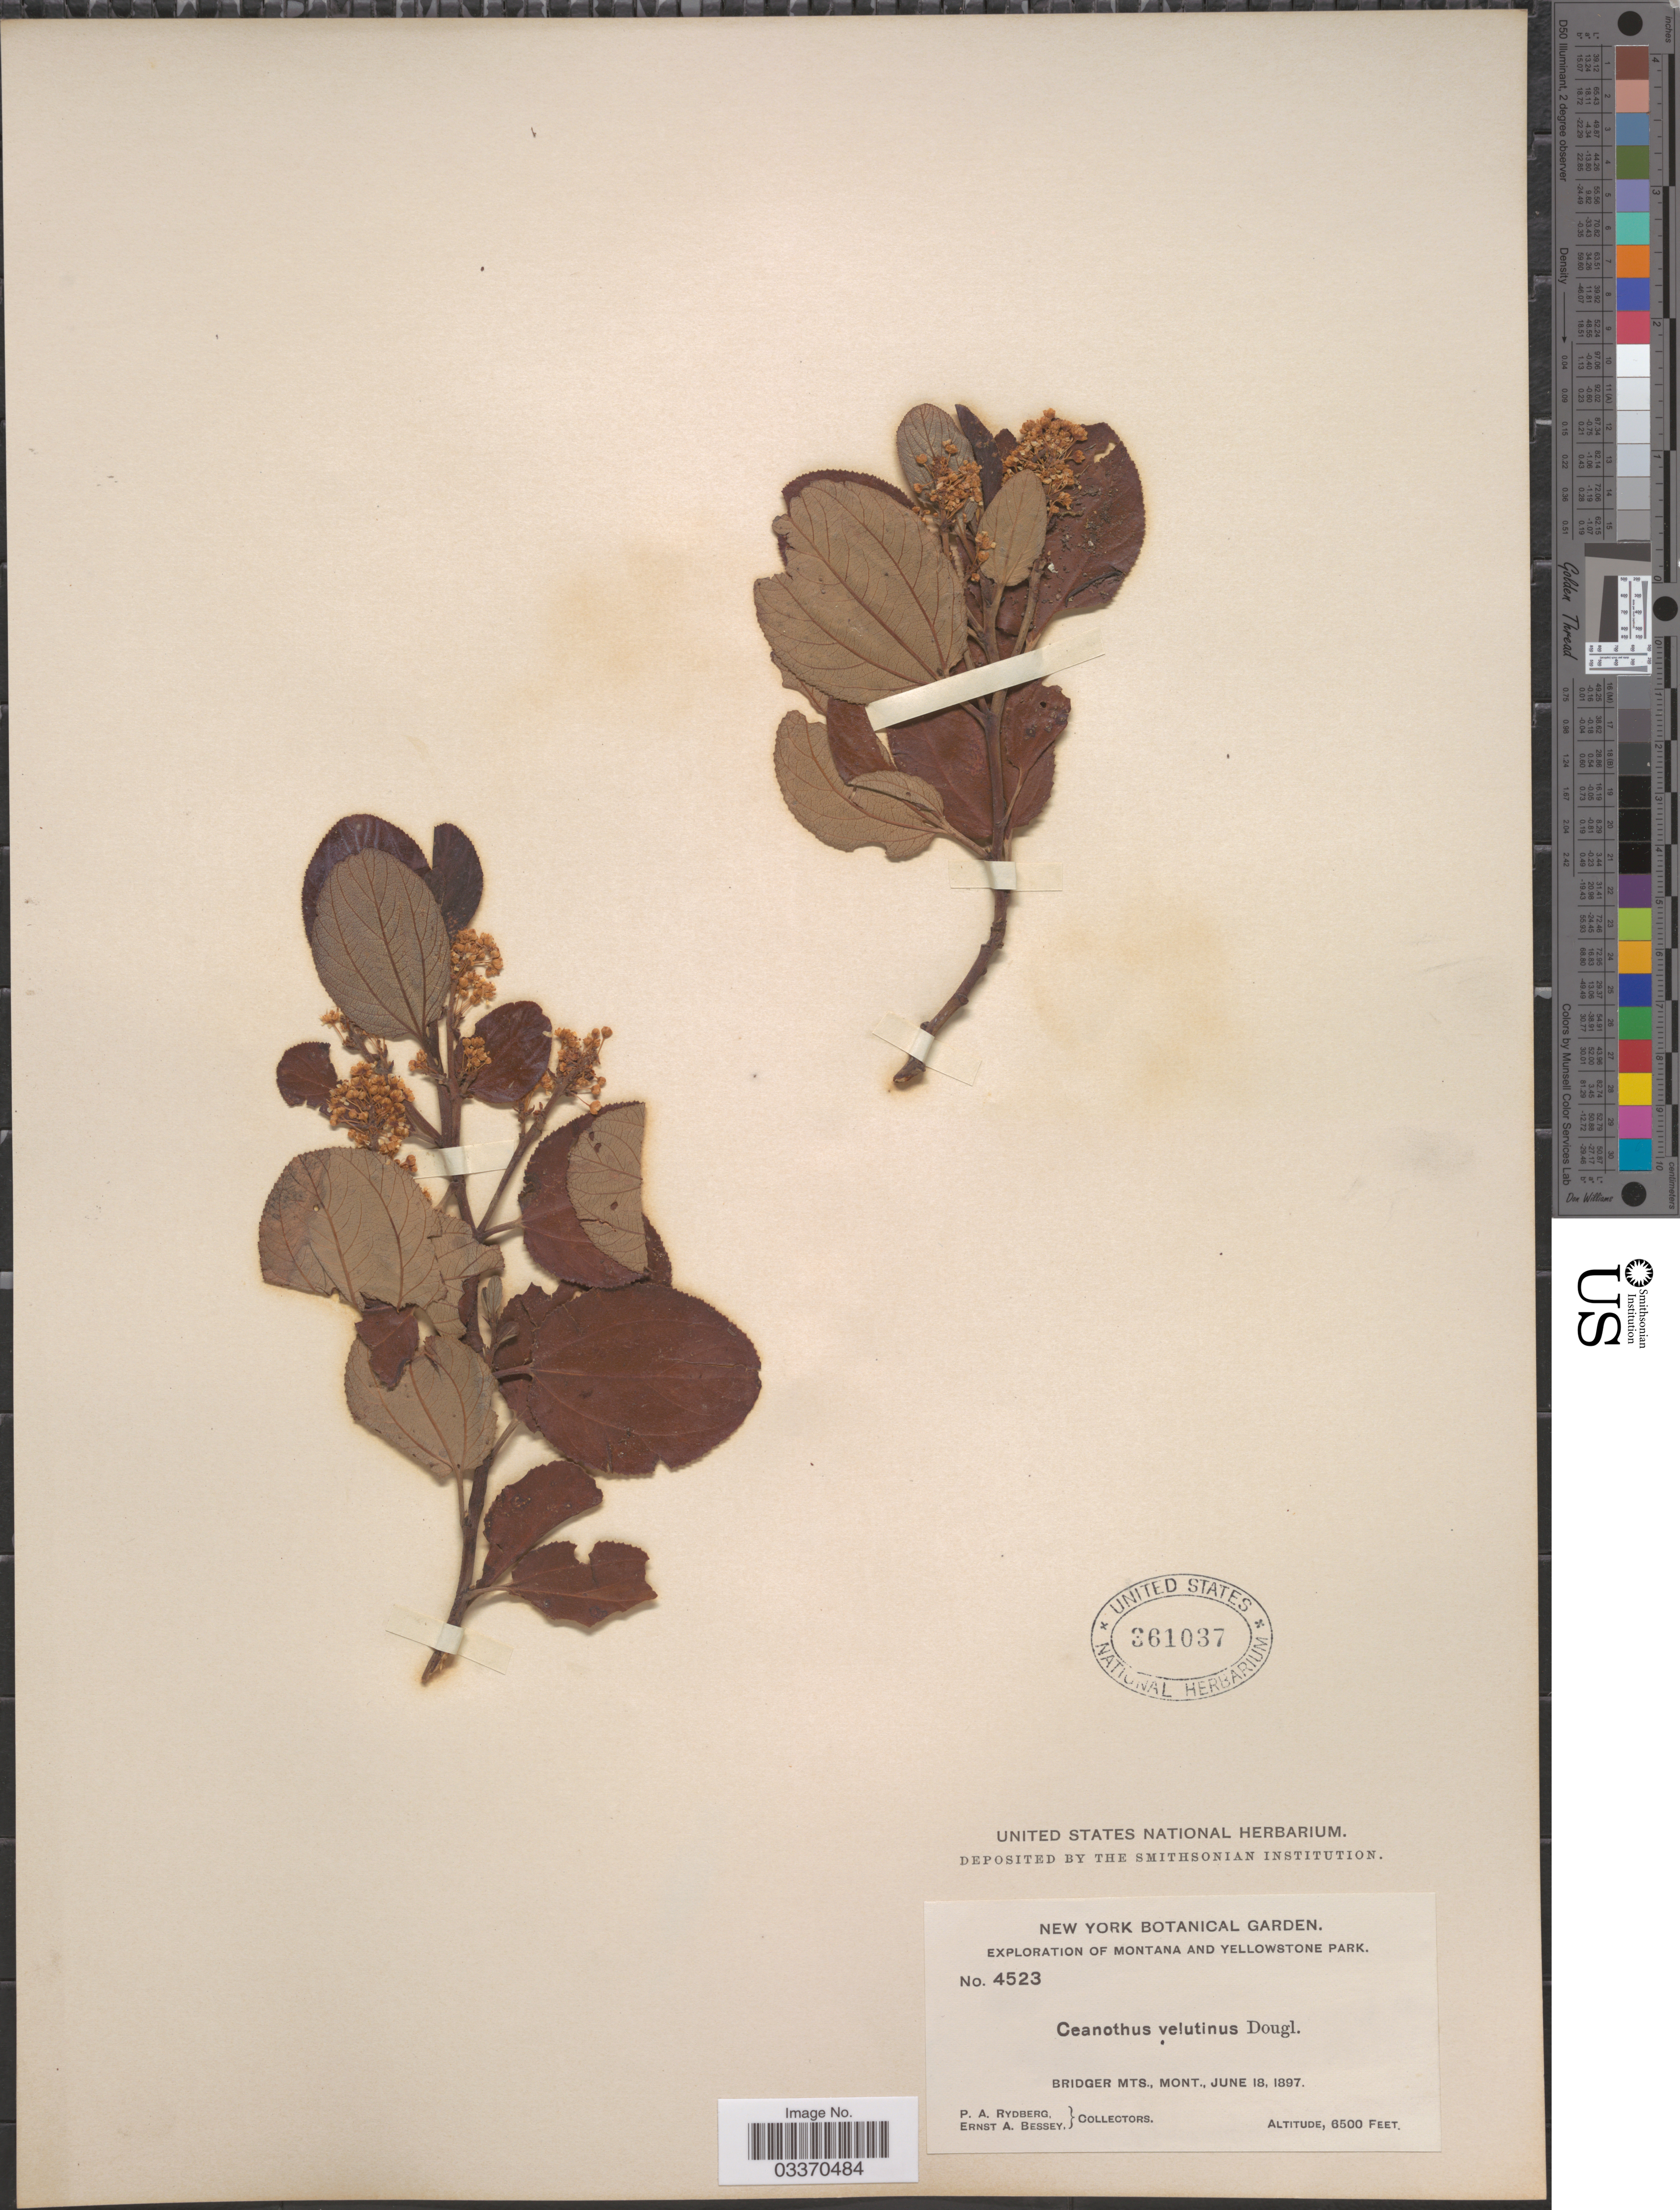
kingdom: Plantae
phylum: Tracheophyta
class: Magnoliopsida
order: Rosales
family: Rhamnaceae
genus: Ceanothus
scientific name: Ceanothus velutinus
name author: Douglas ex Hook.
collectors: P. A. Rydberg & E. A. Bessey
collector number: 4523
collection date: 1897-06-18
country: United States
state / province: Montana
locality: Yellowstone Park. [unsure placement] Bridger Mts.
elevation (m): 1981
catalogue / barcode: US 361037